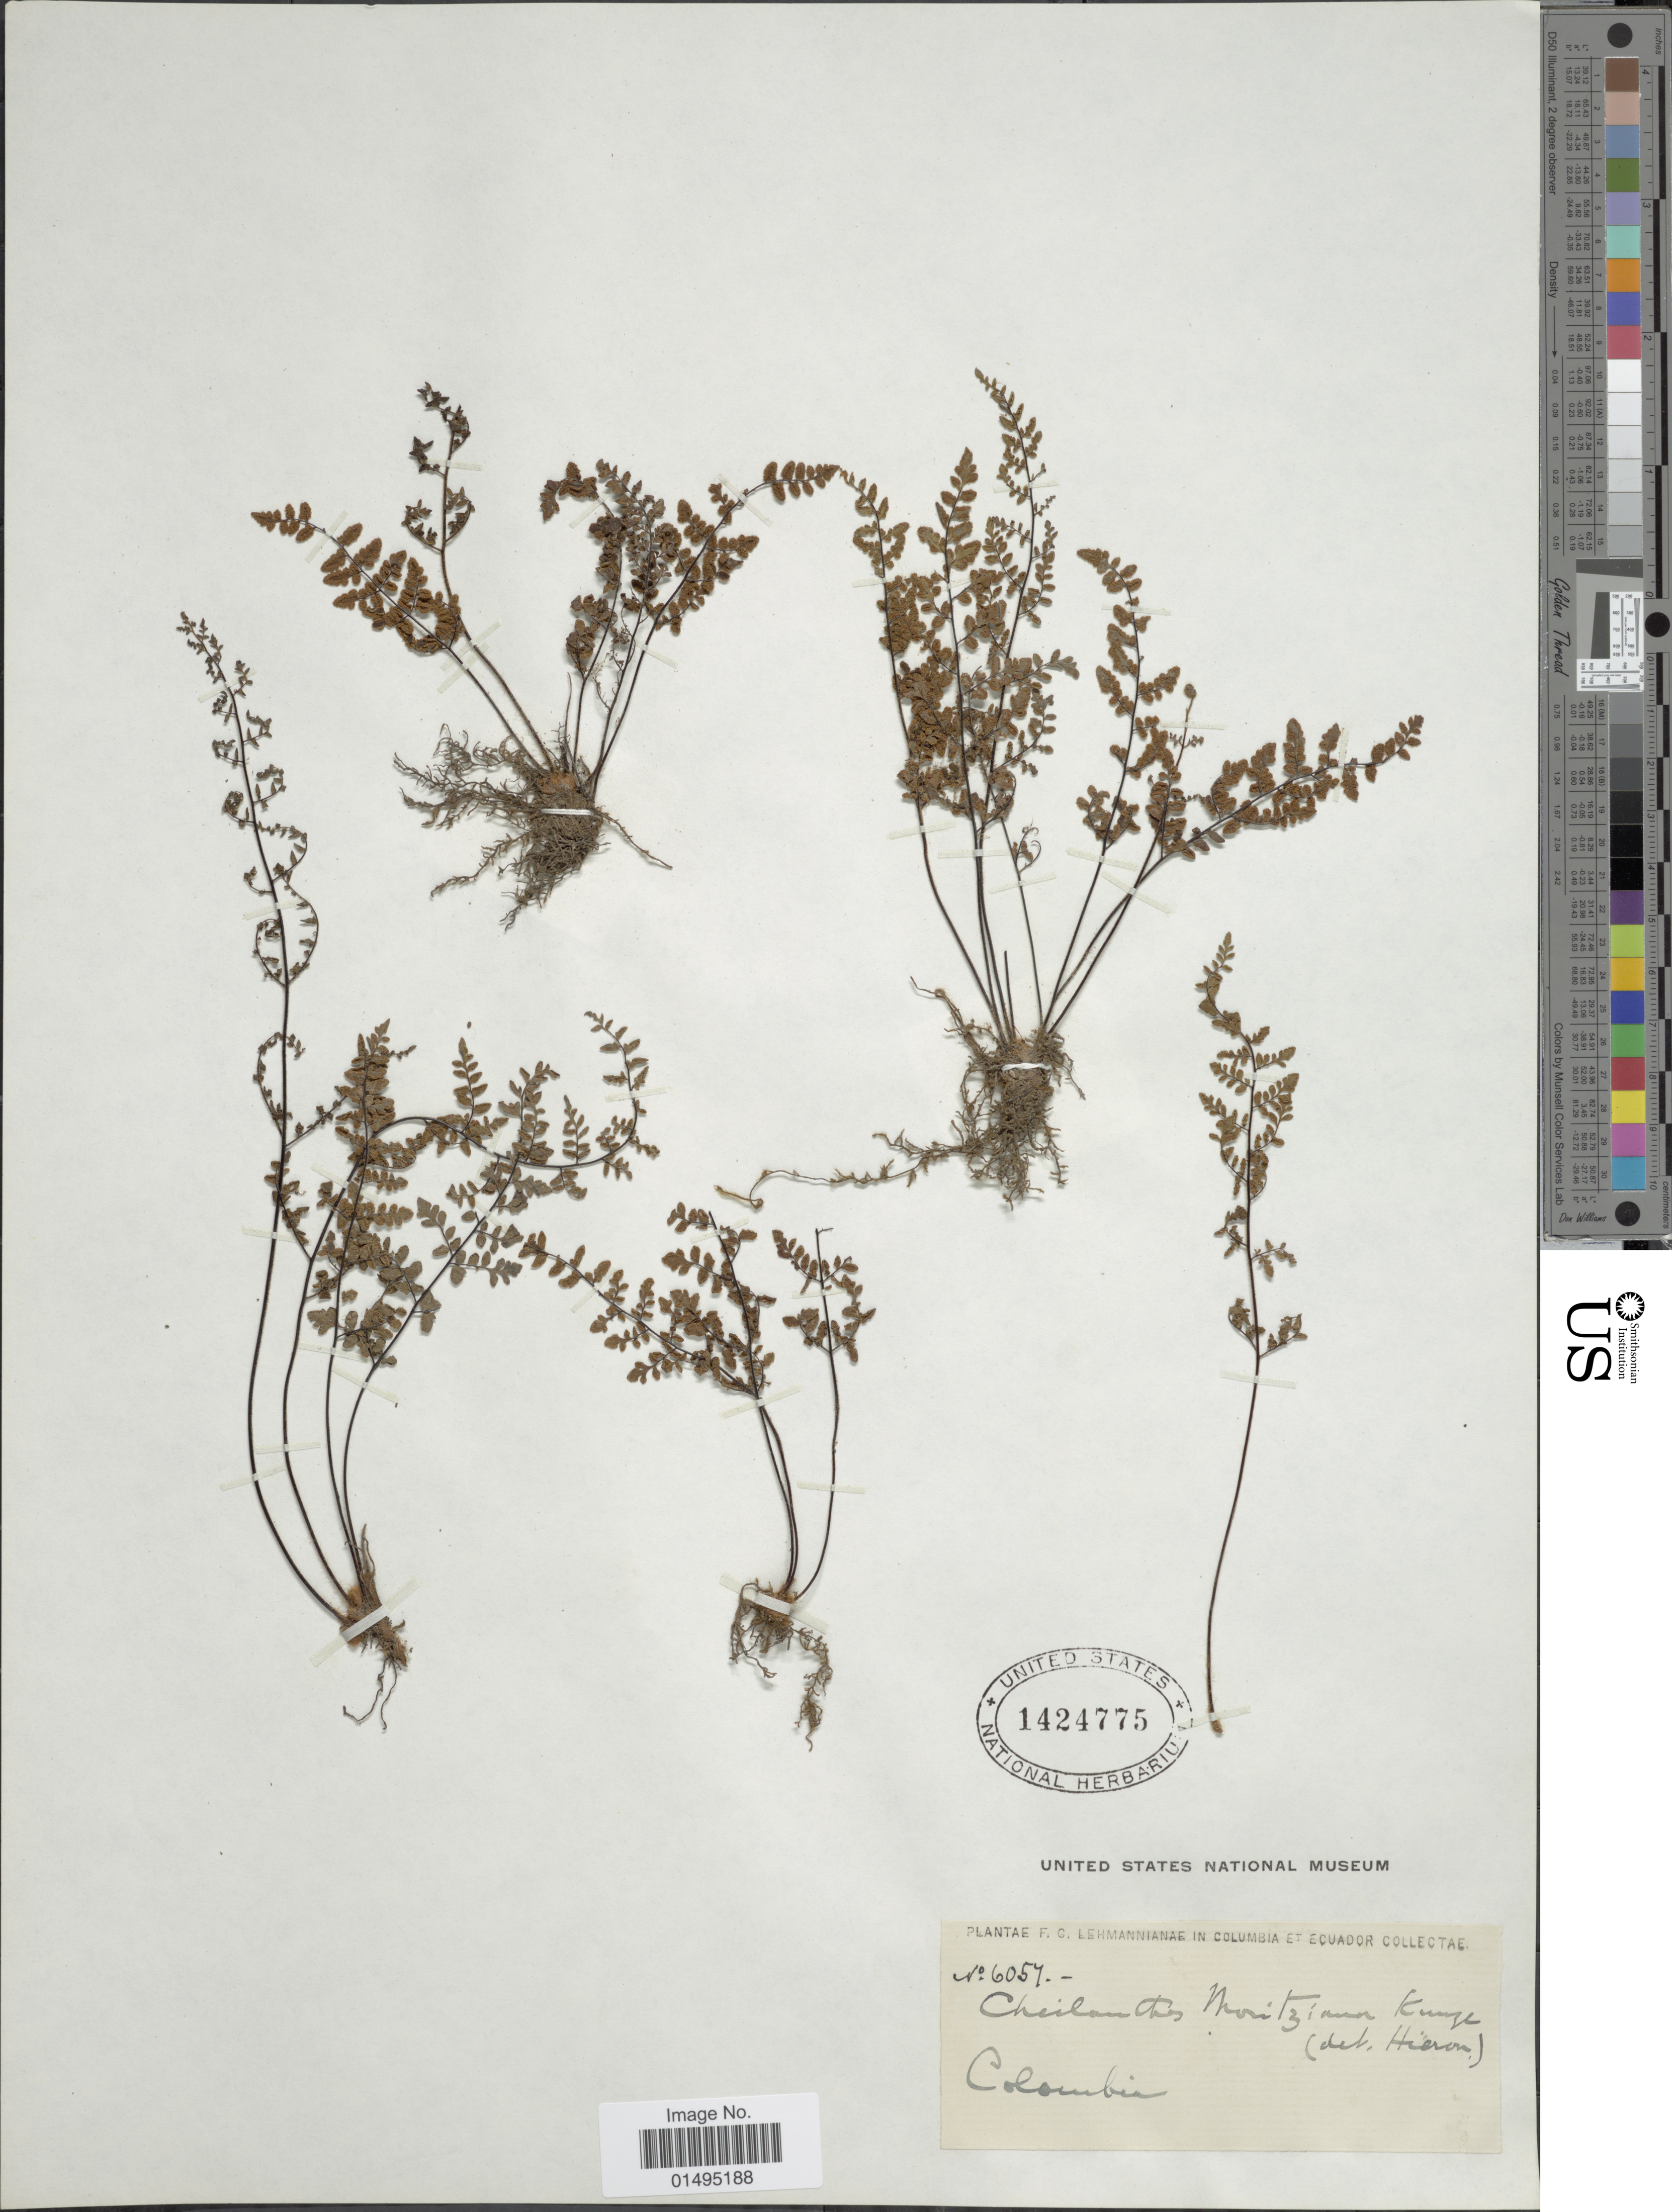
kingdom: Plantae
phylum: Tracheophyta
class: Polypodiopsida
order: Polypodiales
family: Pteridaceae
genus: Myriopteris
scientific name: Myriopteris microphylla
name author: (Sw.) Grusz & Windham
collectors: F. C. Lehmann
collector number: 6054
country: Colombia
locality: Columbia Et Ecuador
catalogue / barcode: US 1424775